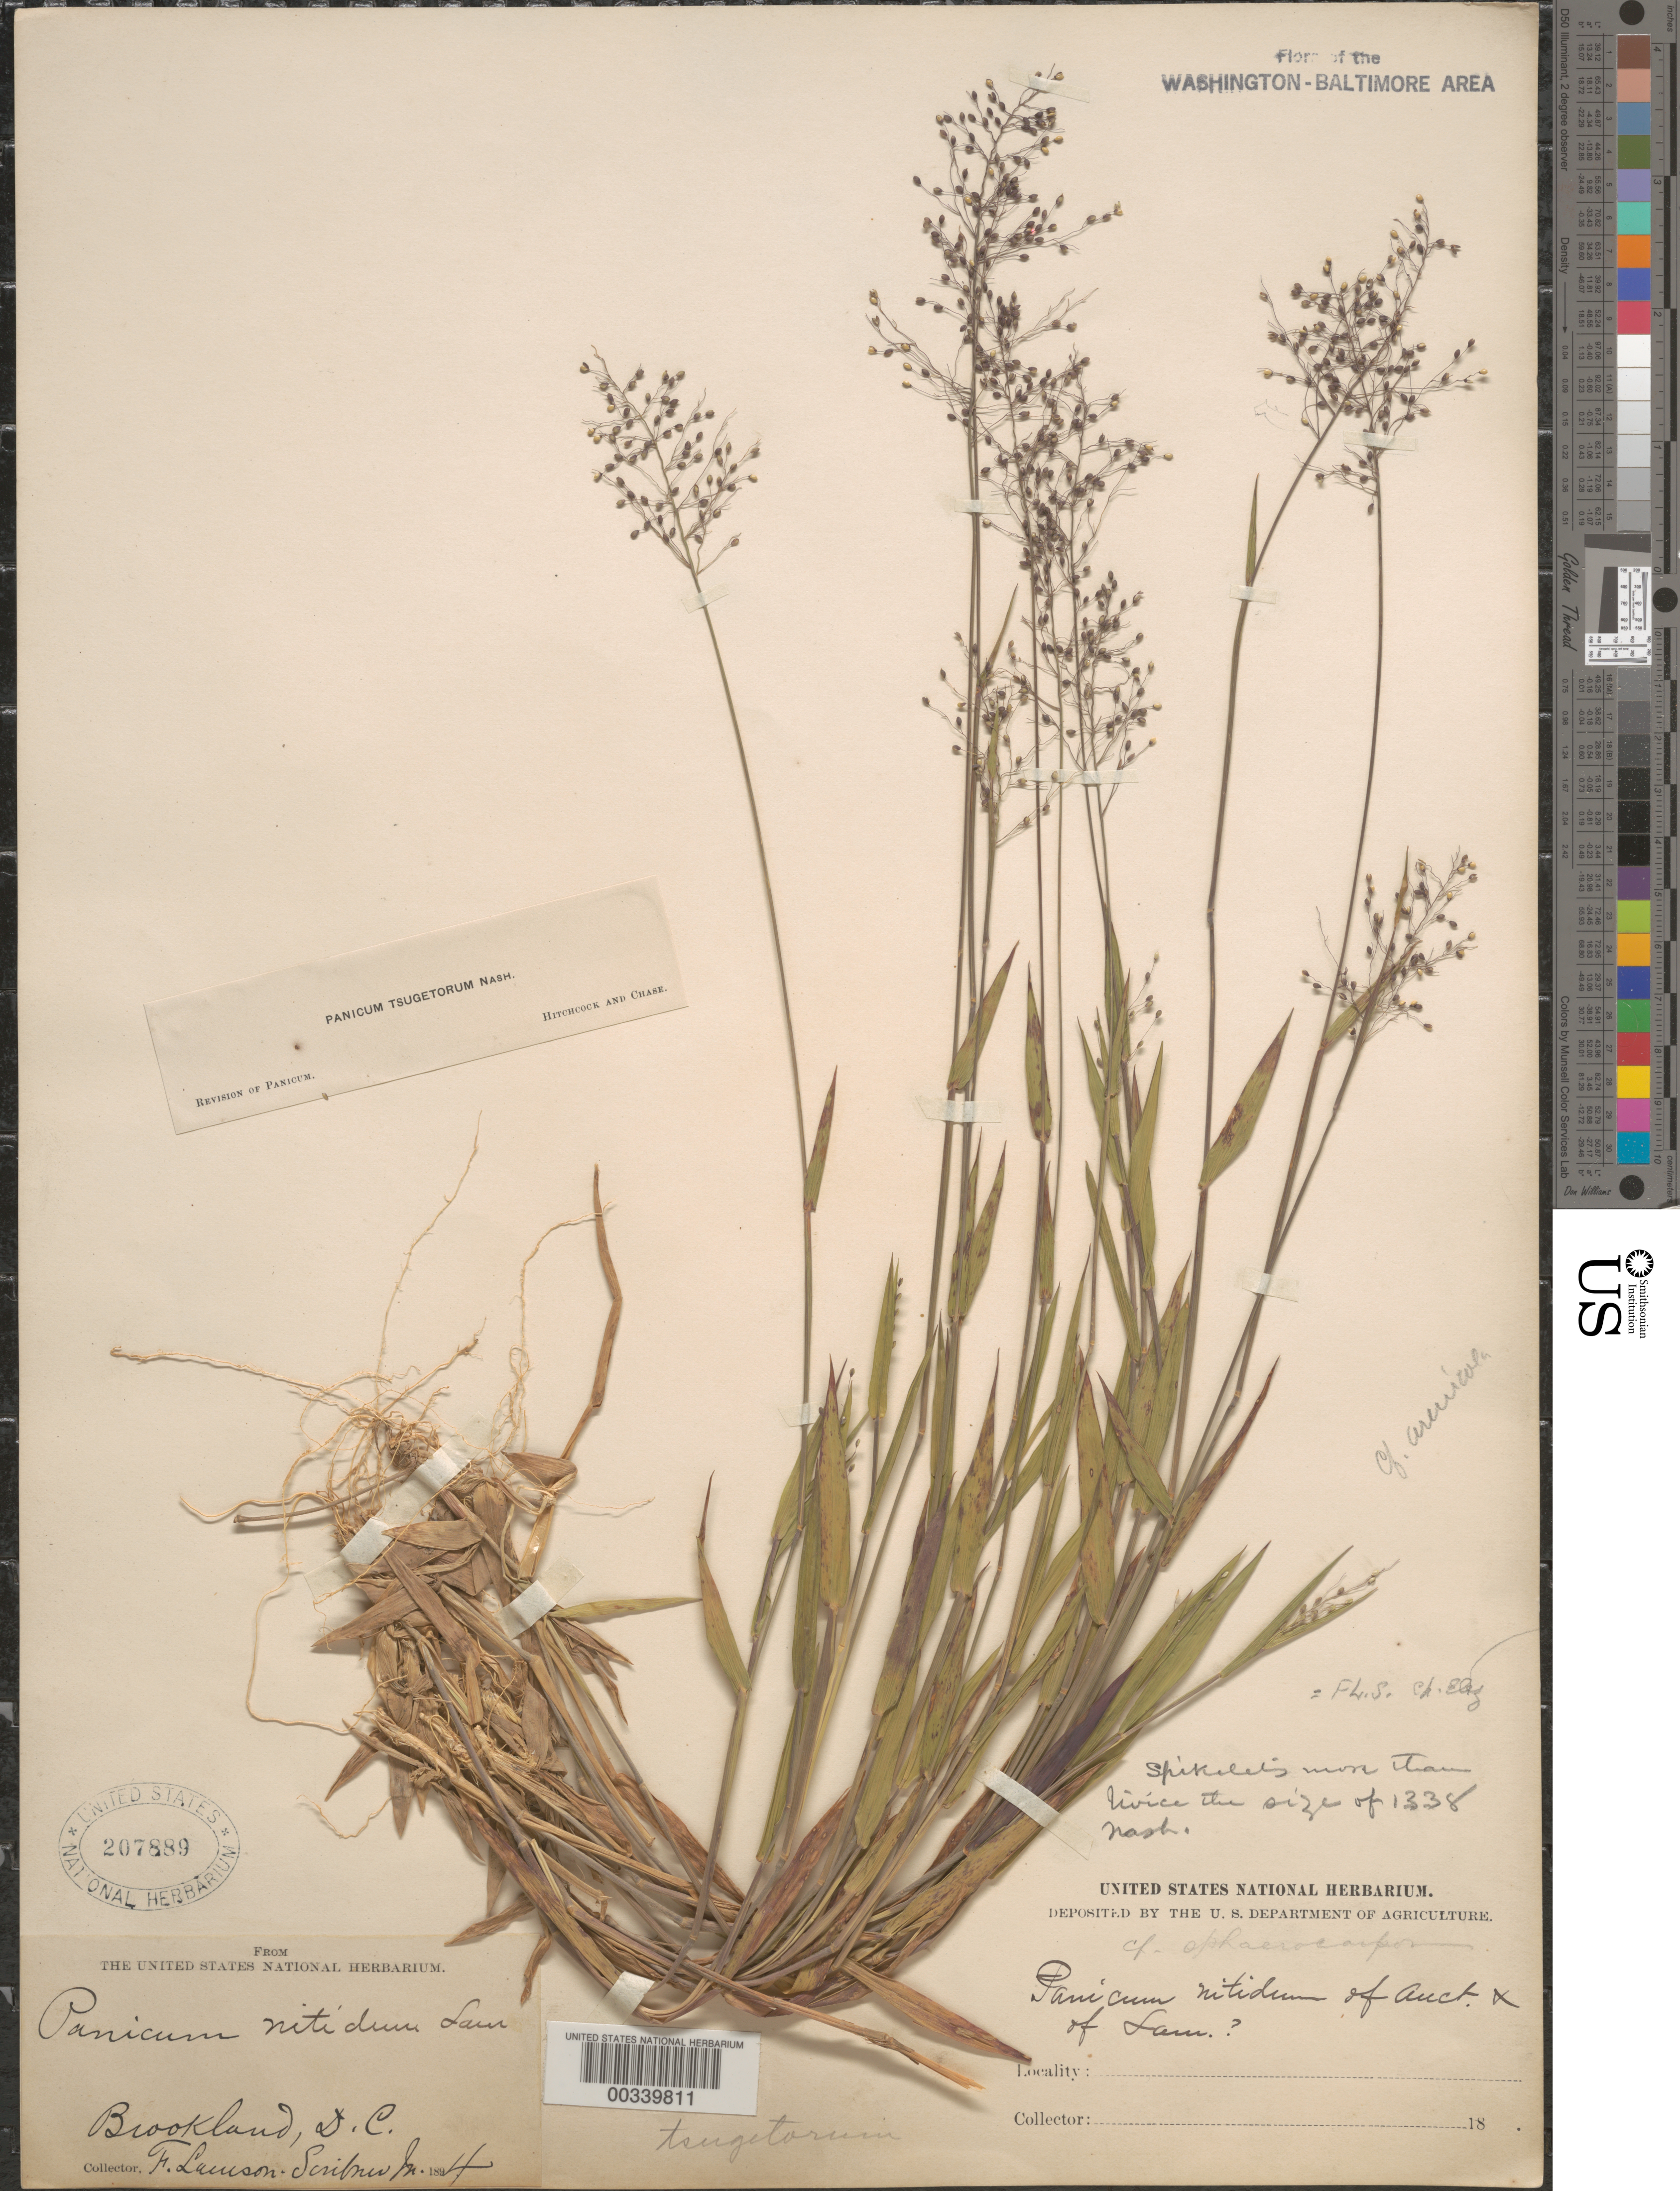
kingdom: Plantae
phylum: Tracheophyta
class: Liliopsida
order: Poales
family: Poaceae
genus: Dichanthelium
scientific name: Dichanthelium sabulorum var. patulum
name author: Nash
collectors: F. L. Scribner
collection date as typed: Jun 1894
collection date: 1894-06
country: United States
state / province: District of Columbia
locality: Brookland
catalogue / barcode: US 207889